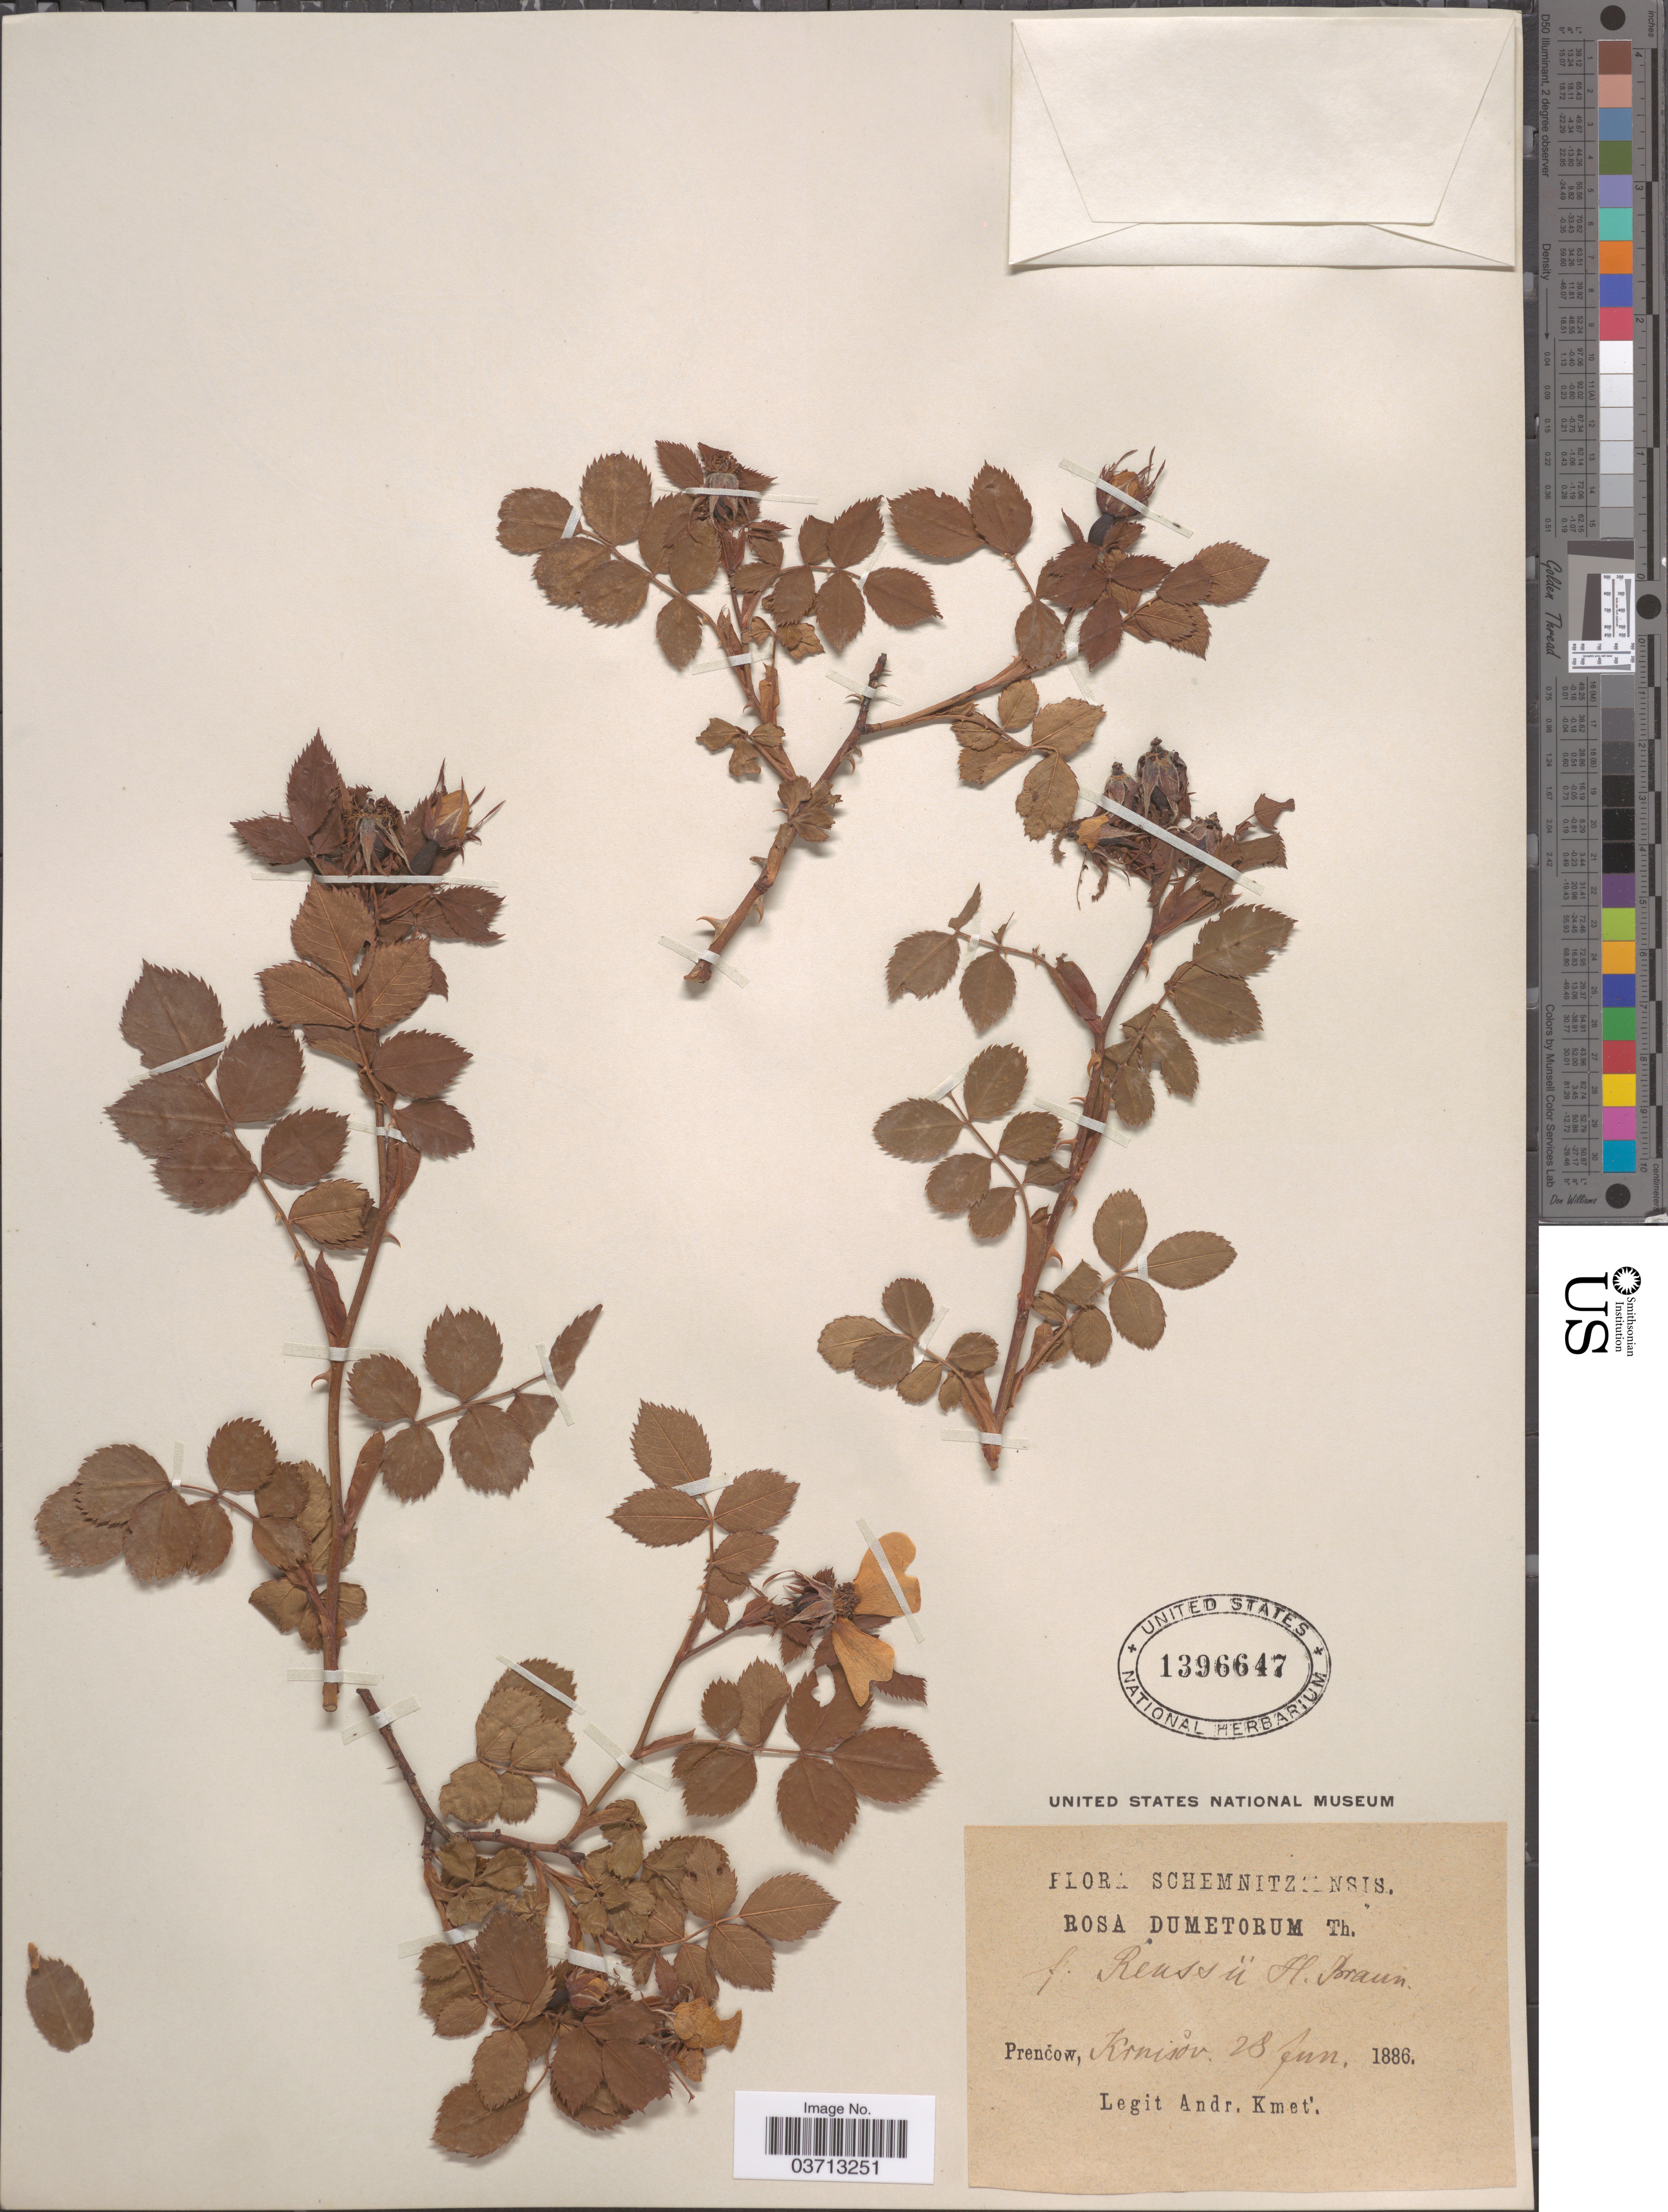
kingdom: Plantae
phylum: Tracheophyta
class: Magnoliopsida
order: Rosales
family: Rosaceae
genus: Rosa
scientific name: Rosa dumetorum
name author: Lange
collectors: A. Kmet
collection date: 1886-06-28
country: Slovakia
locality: Schemnit [illegible text]nsis. Prencow, Krnisov.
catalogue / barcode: US 1396647